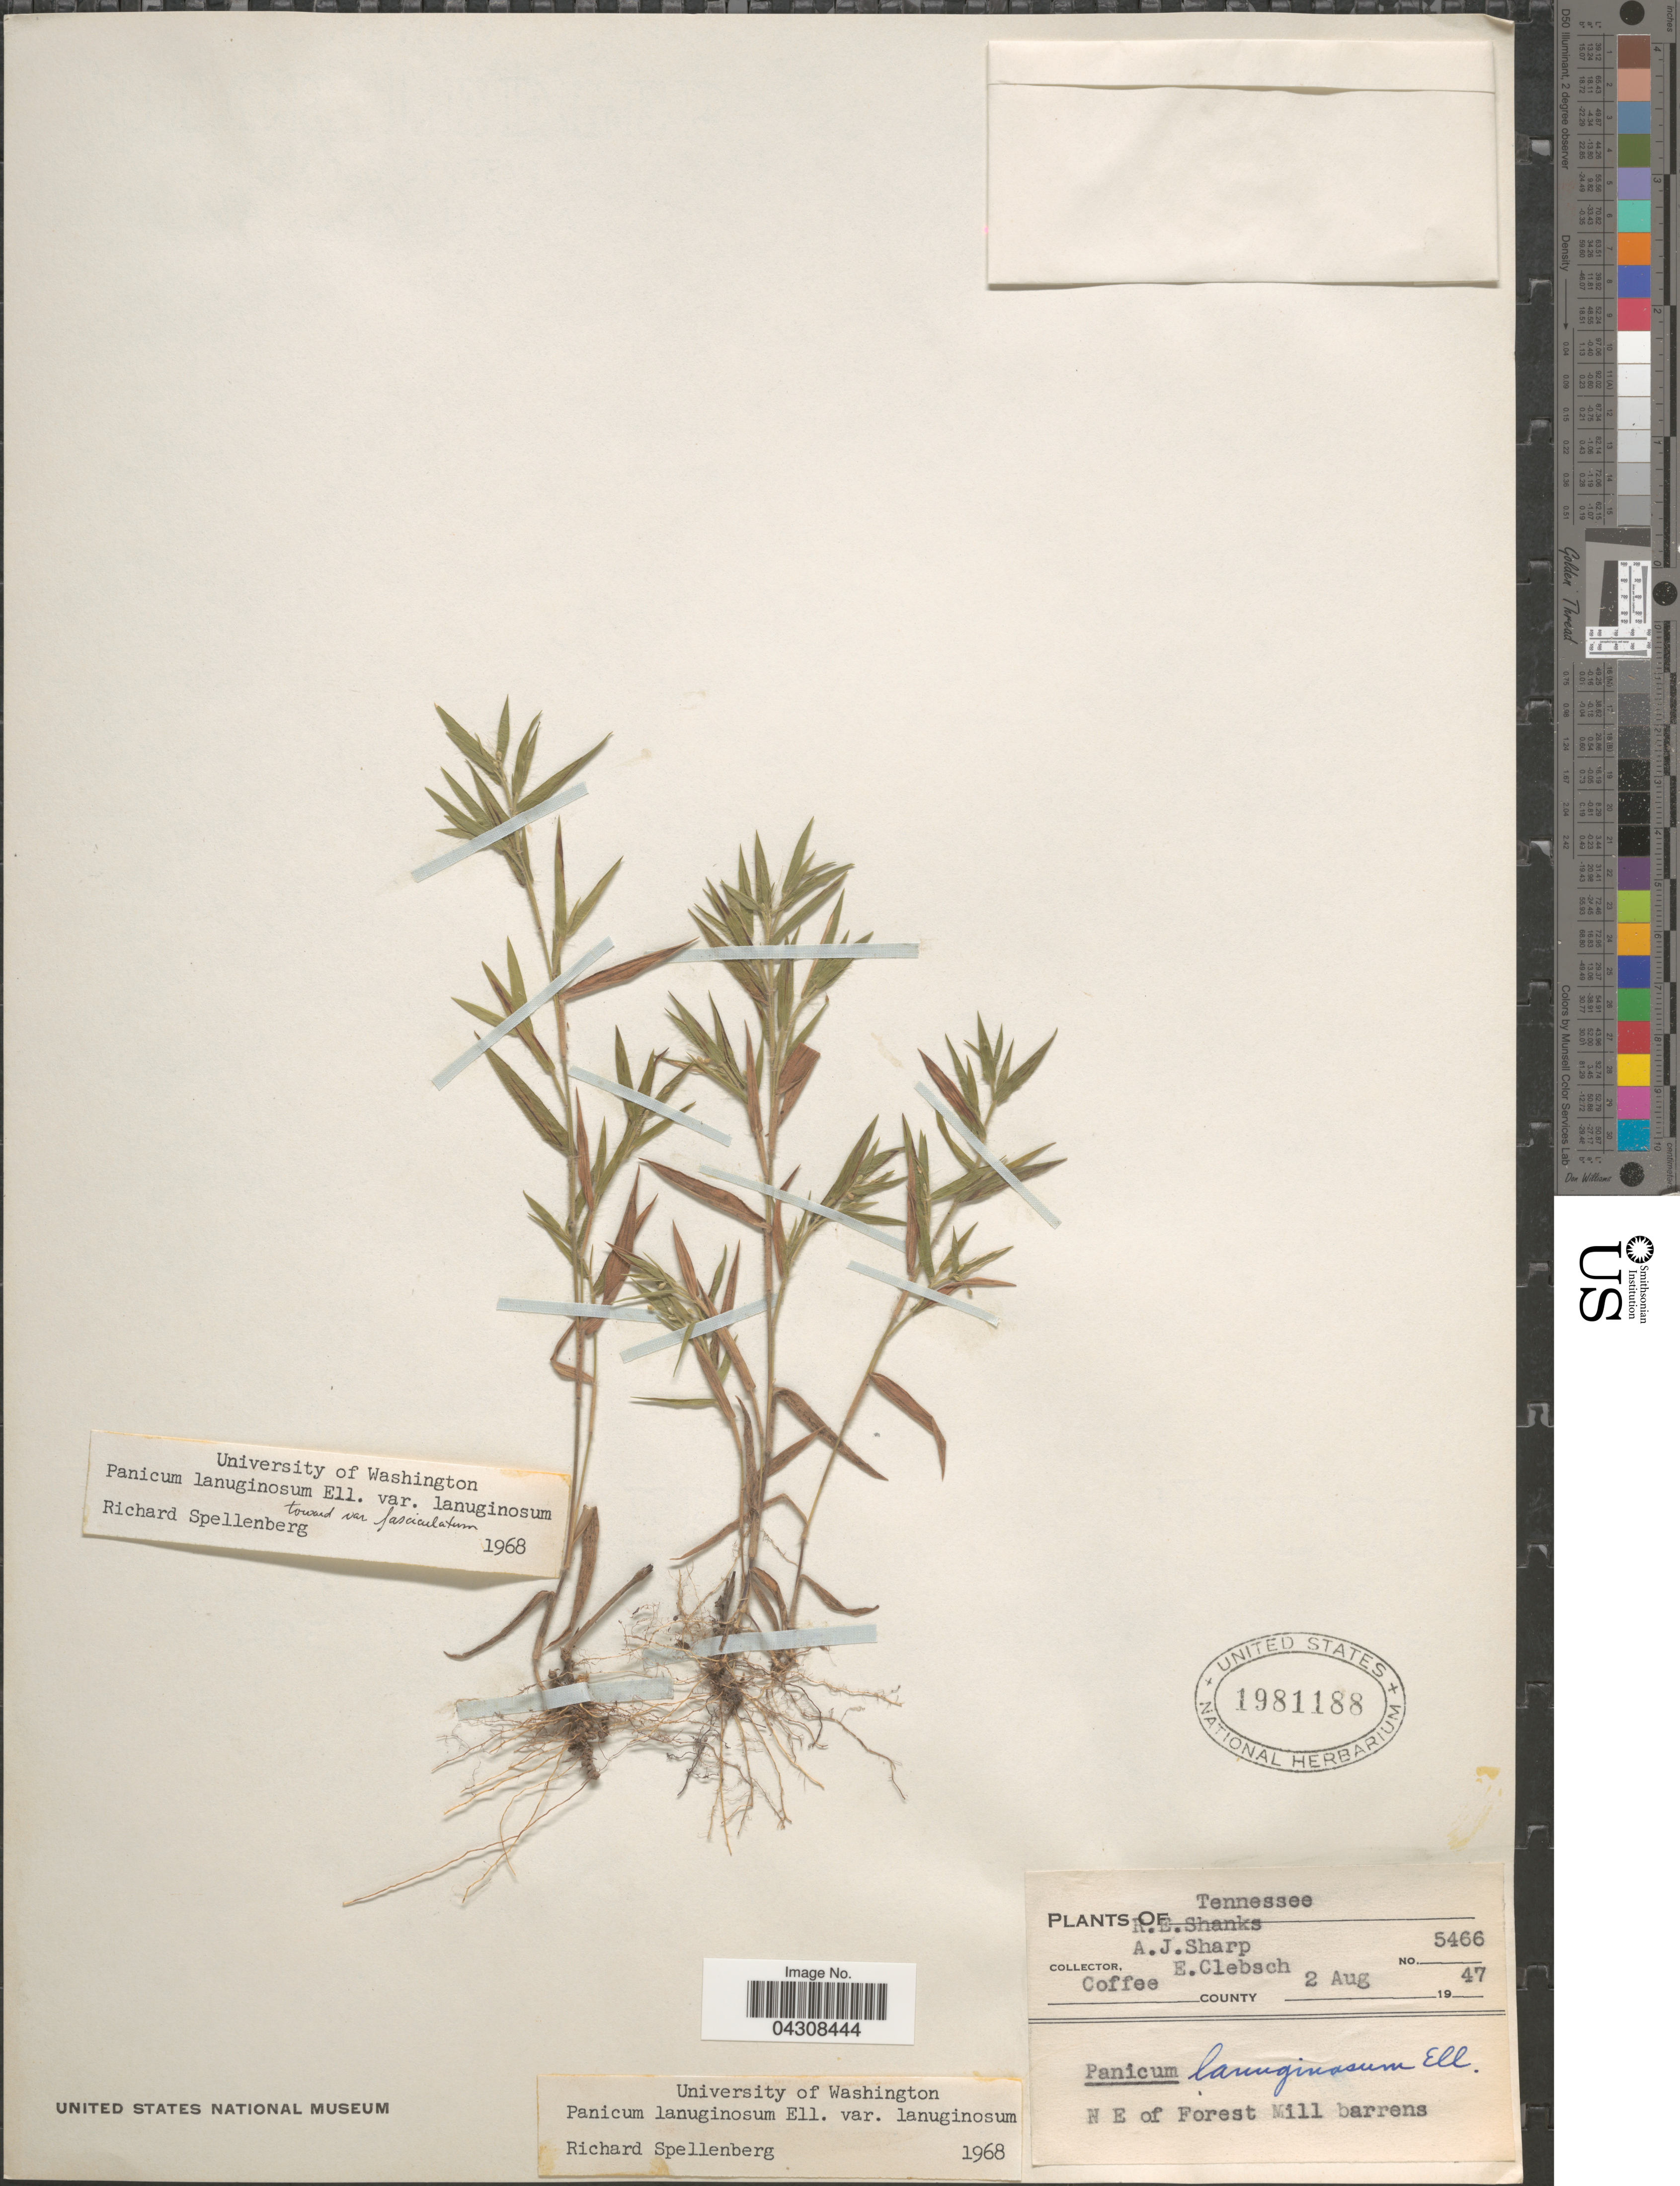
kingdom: Plantae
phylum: Tracheophyta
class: Liliopsida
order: Poales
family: Poaceae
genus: Dichanthelium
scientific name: Dichanthelium acuminatum var. acuminatum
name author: (Sw.) Gould & C.A. Clark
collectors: R. Shanks, A. J. Sharp & E. Clebsch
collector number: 5466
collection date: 1947-08-02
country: United States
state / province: Tennessee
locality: Coffee County. N E of Forest Mill barrens.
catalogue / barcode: US 1981188